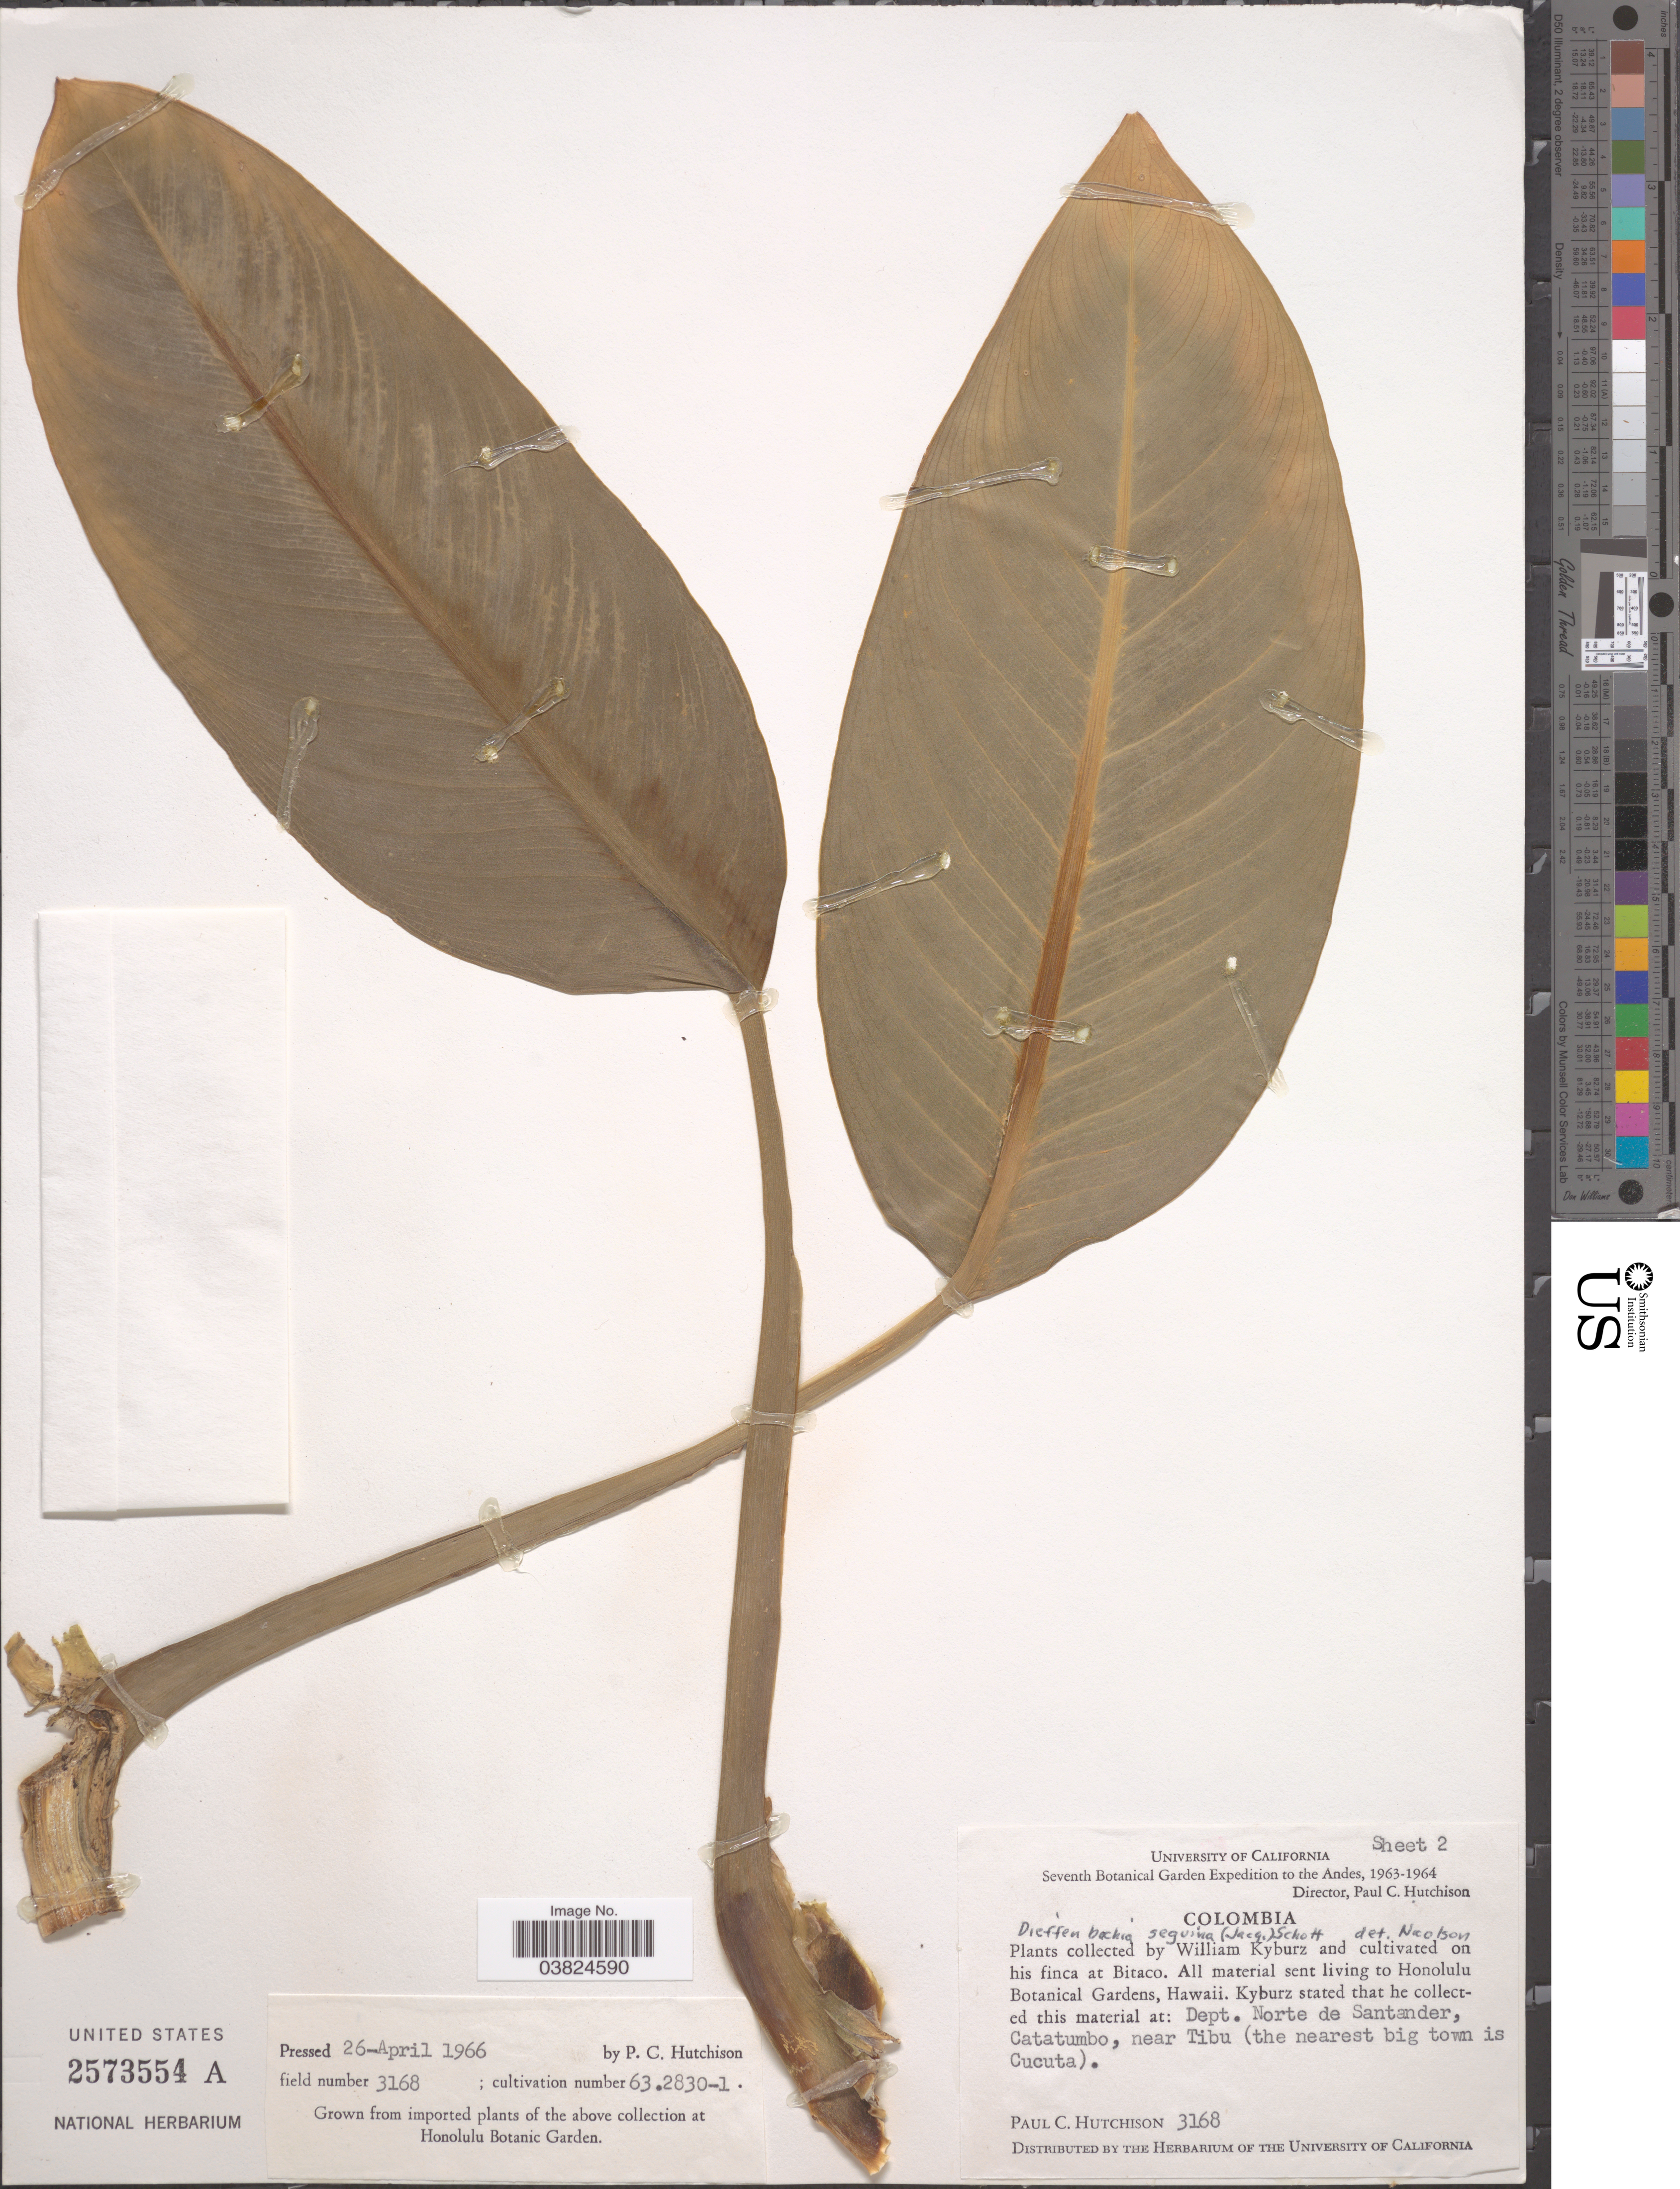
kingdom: Plantae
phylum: Tracheophyta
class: Liliopsida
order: Alismatales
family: Araceae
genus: Dieffenbachia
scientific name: Dieffenbachia seguine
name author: (Jacq.) Schott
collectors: P. C. Hutchison & W. Kyburz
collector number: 3168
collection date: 1963/1964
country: Colombia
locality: Andes. On his finca at Bitaco.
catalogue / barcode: US 2573554A